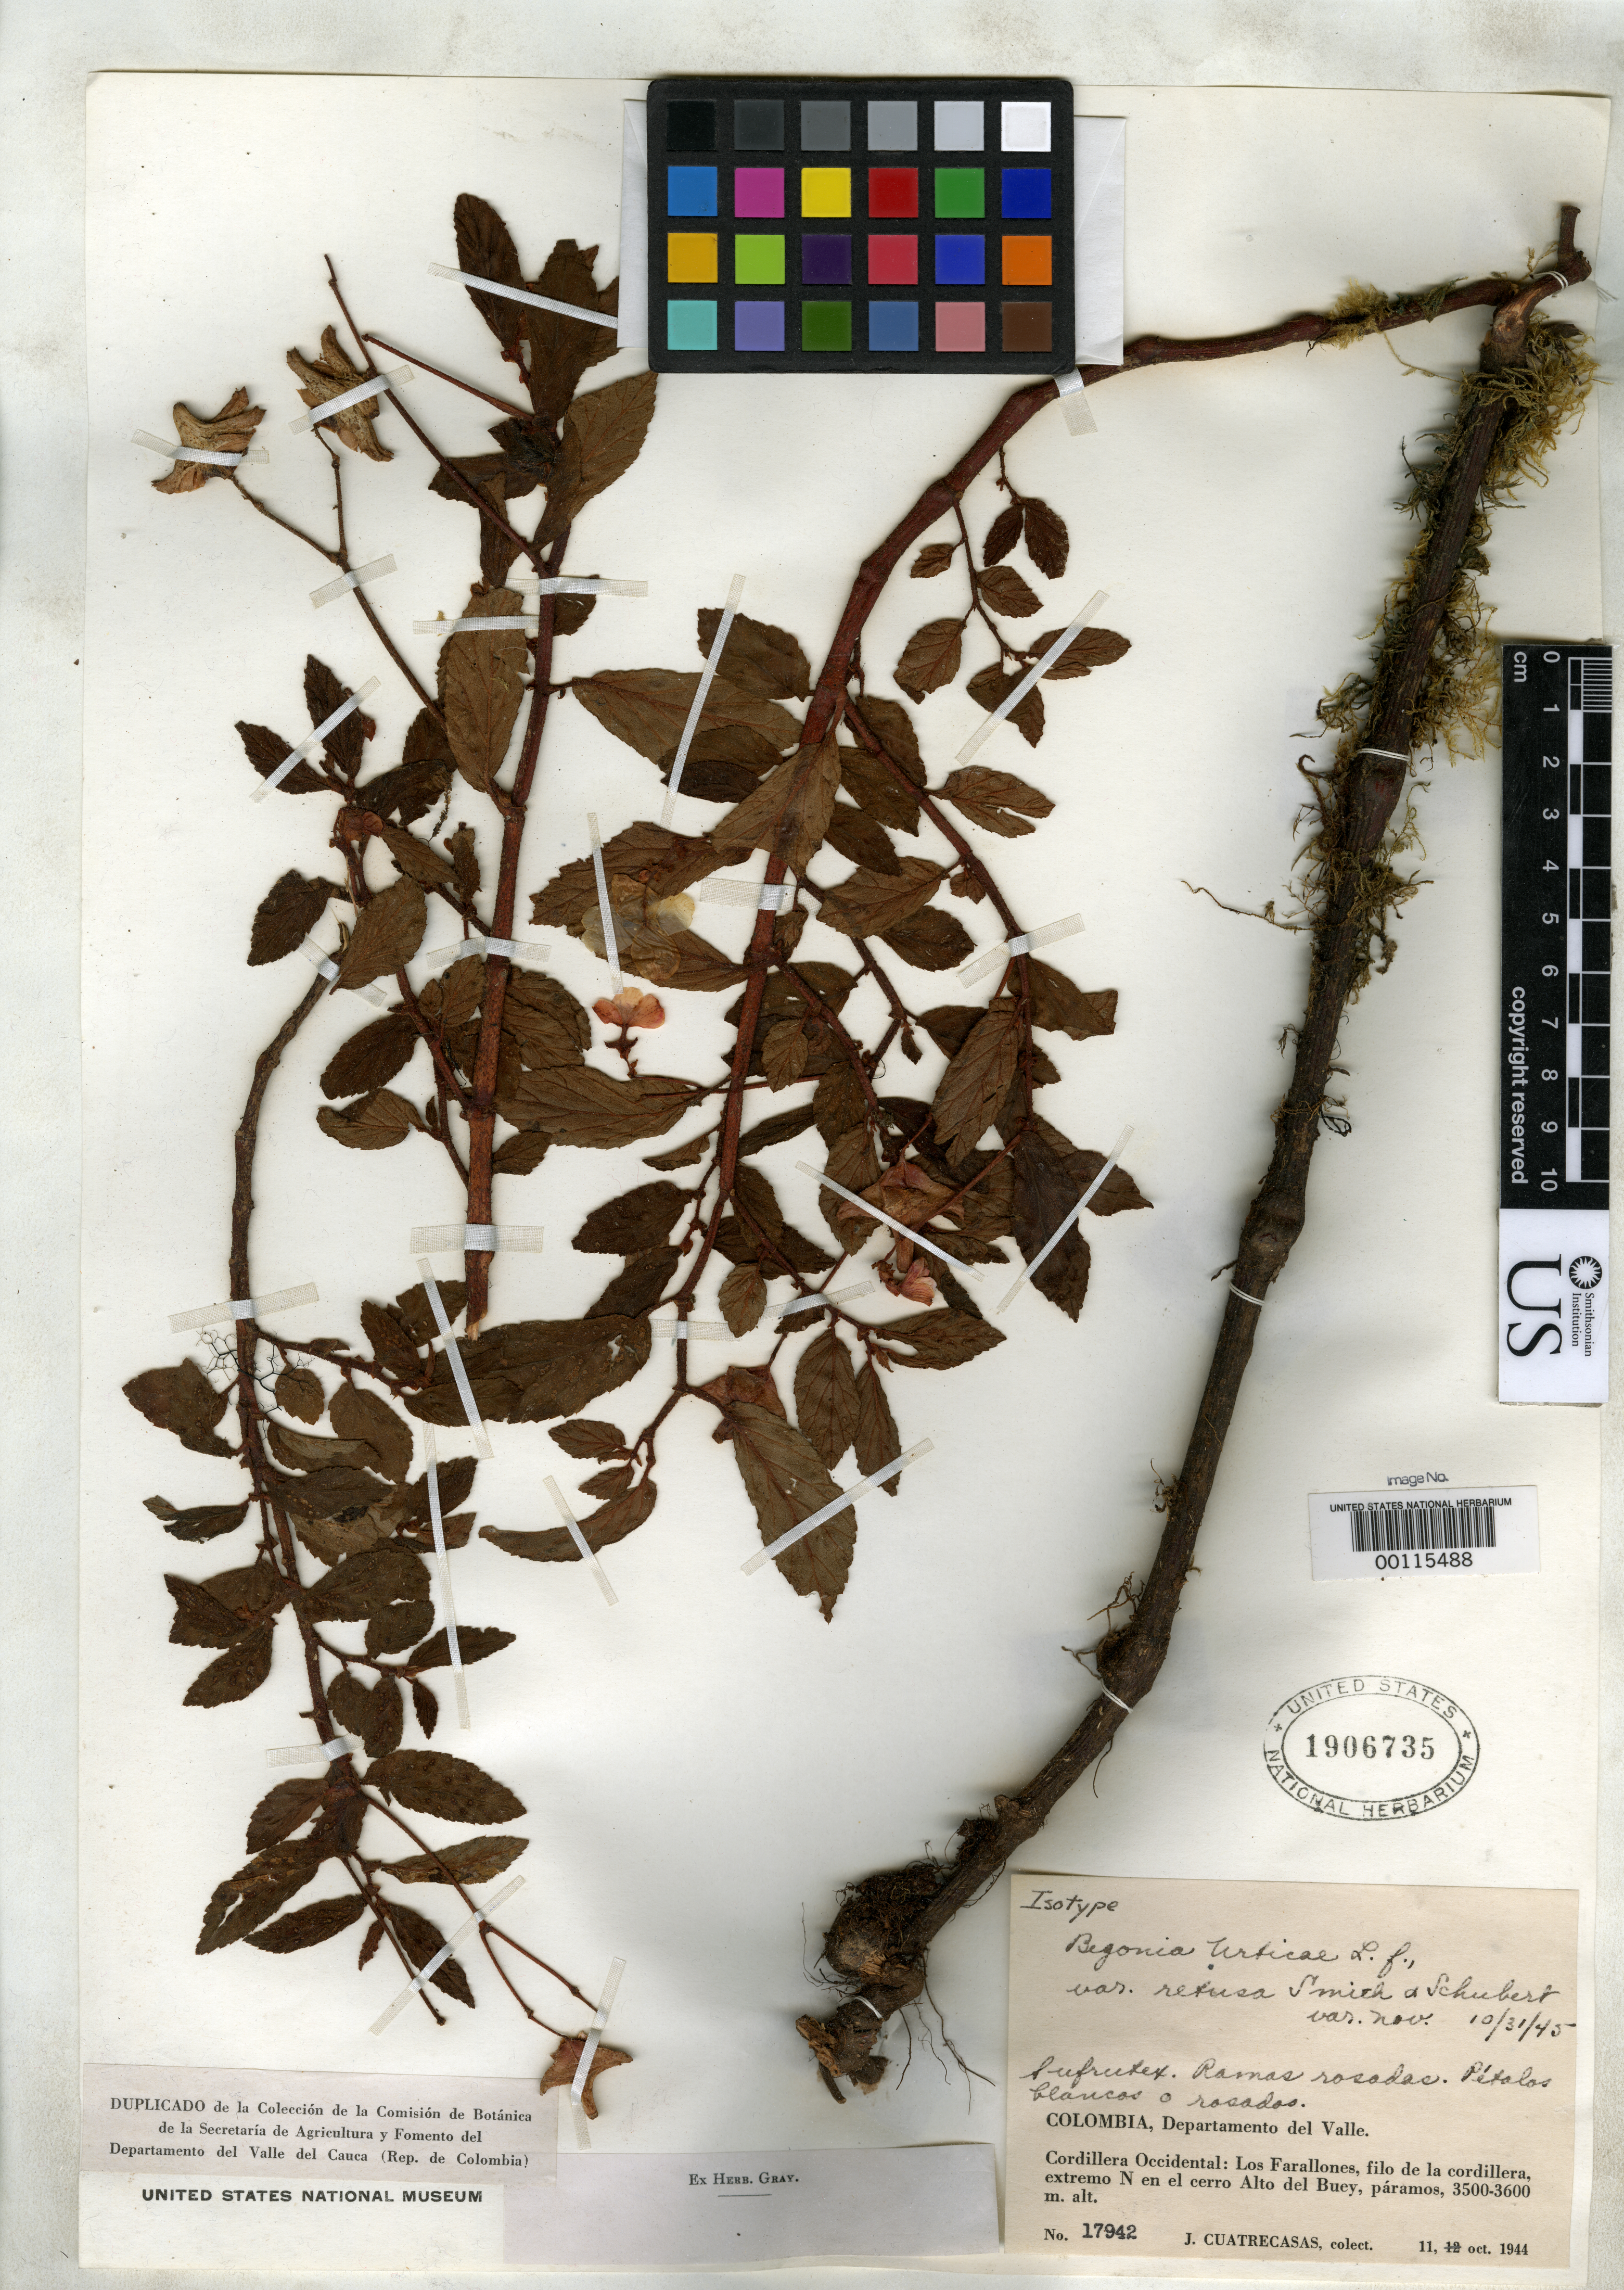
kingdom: Plantae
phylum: Tracheophyta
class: Magnoliopsida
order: Cucurbitales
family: Begoniaceae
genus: Begonia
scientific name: Begonia urticae var. retusa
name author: L.B. Sm. & B.G. Schub.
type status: Isotype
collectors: J. Cuatrecasas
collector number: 17942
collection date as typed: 11 Oct 1944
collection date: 1944-10-11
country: Colombia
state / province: Valle del Cauca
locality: Los Farallones, Alto del Buey.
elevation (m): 3500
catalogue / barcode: US 1906735